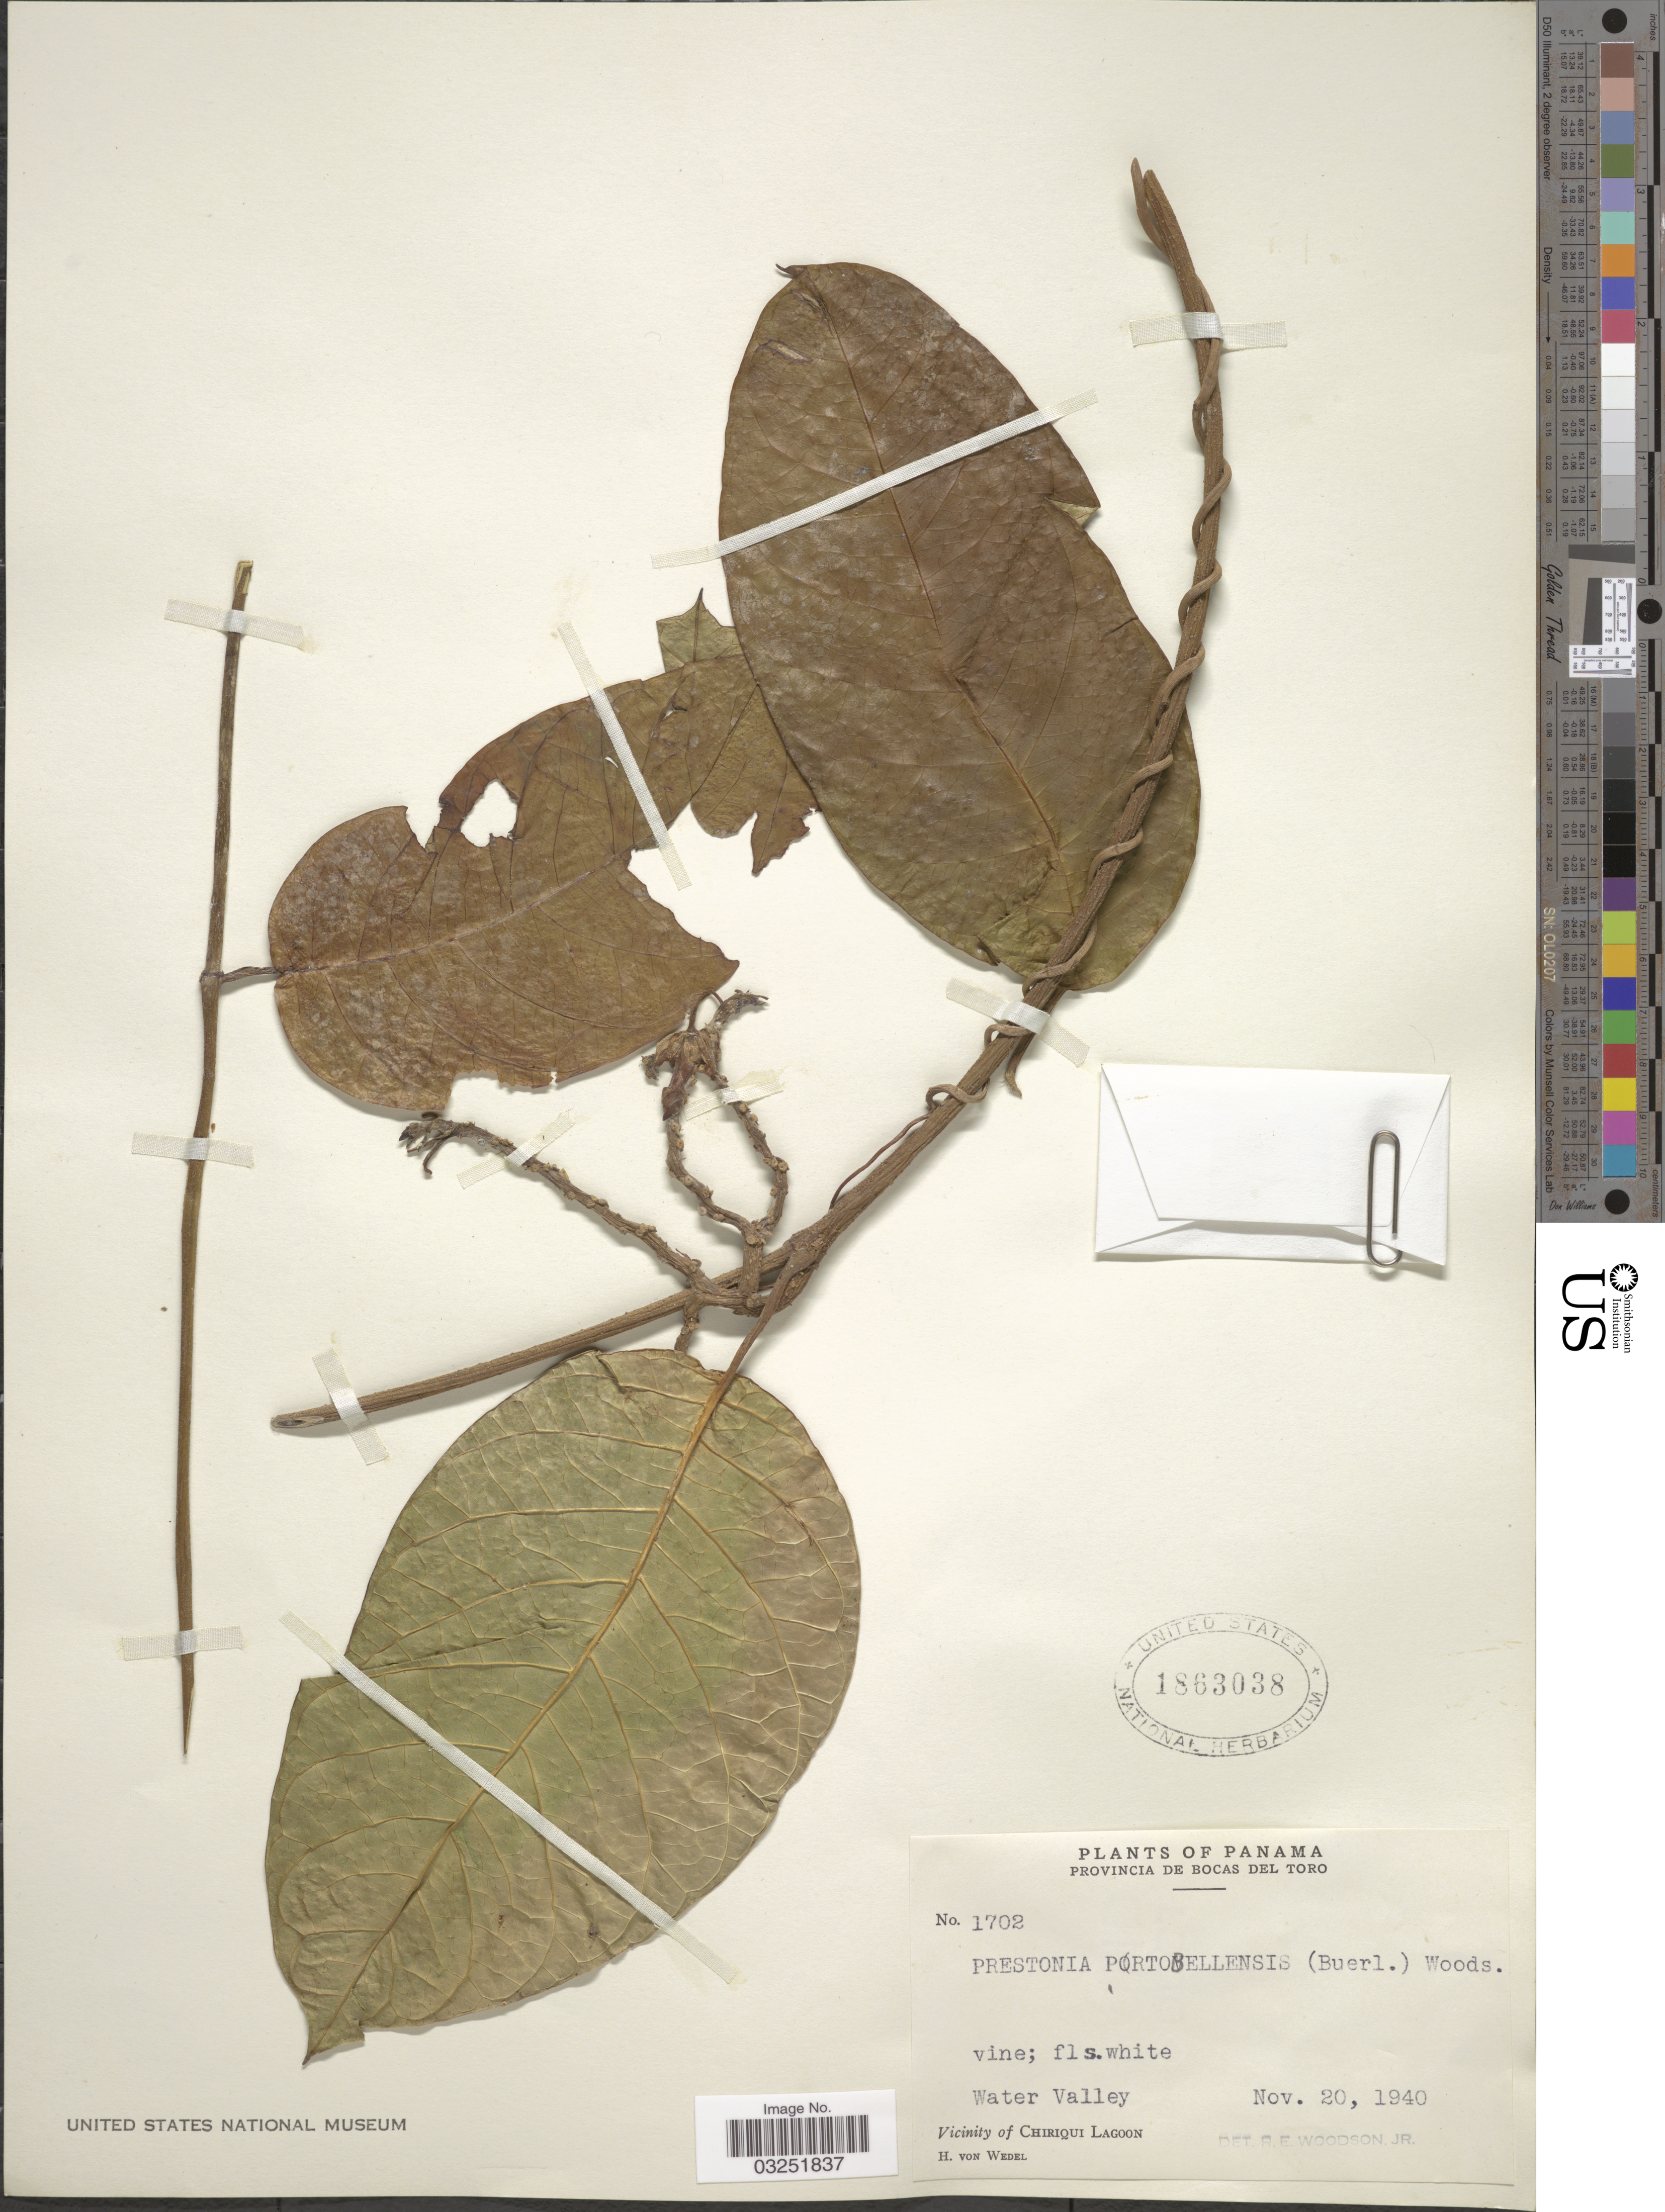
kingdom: Plantae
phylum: Tracheophyta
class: Magnoliopsida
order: Gentianales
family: Apocynaceae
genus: Prestonia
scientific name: Prestonia portobellensis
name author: (Beurl.) Woodson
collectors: H. von Wedel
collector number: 1702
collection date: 1940-11-20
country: Panama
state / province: Bocas del Toro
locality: Water Valley, Vicinity of Chiriqui Lagoon.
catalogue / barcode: US 1863038